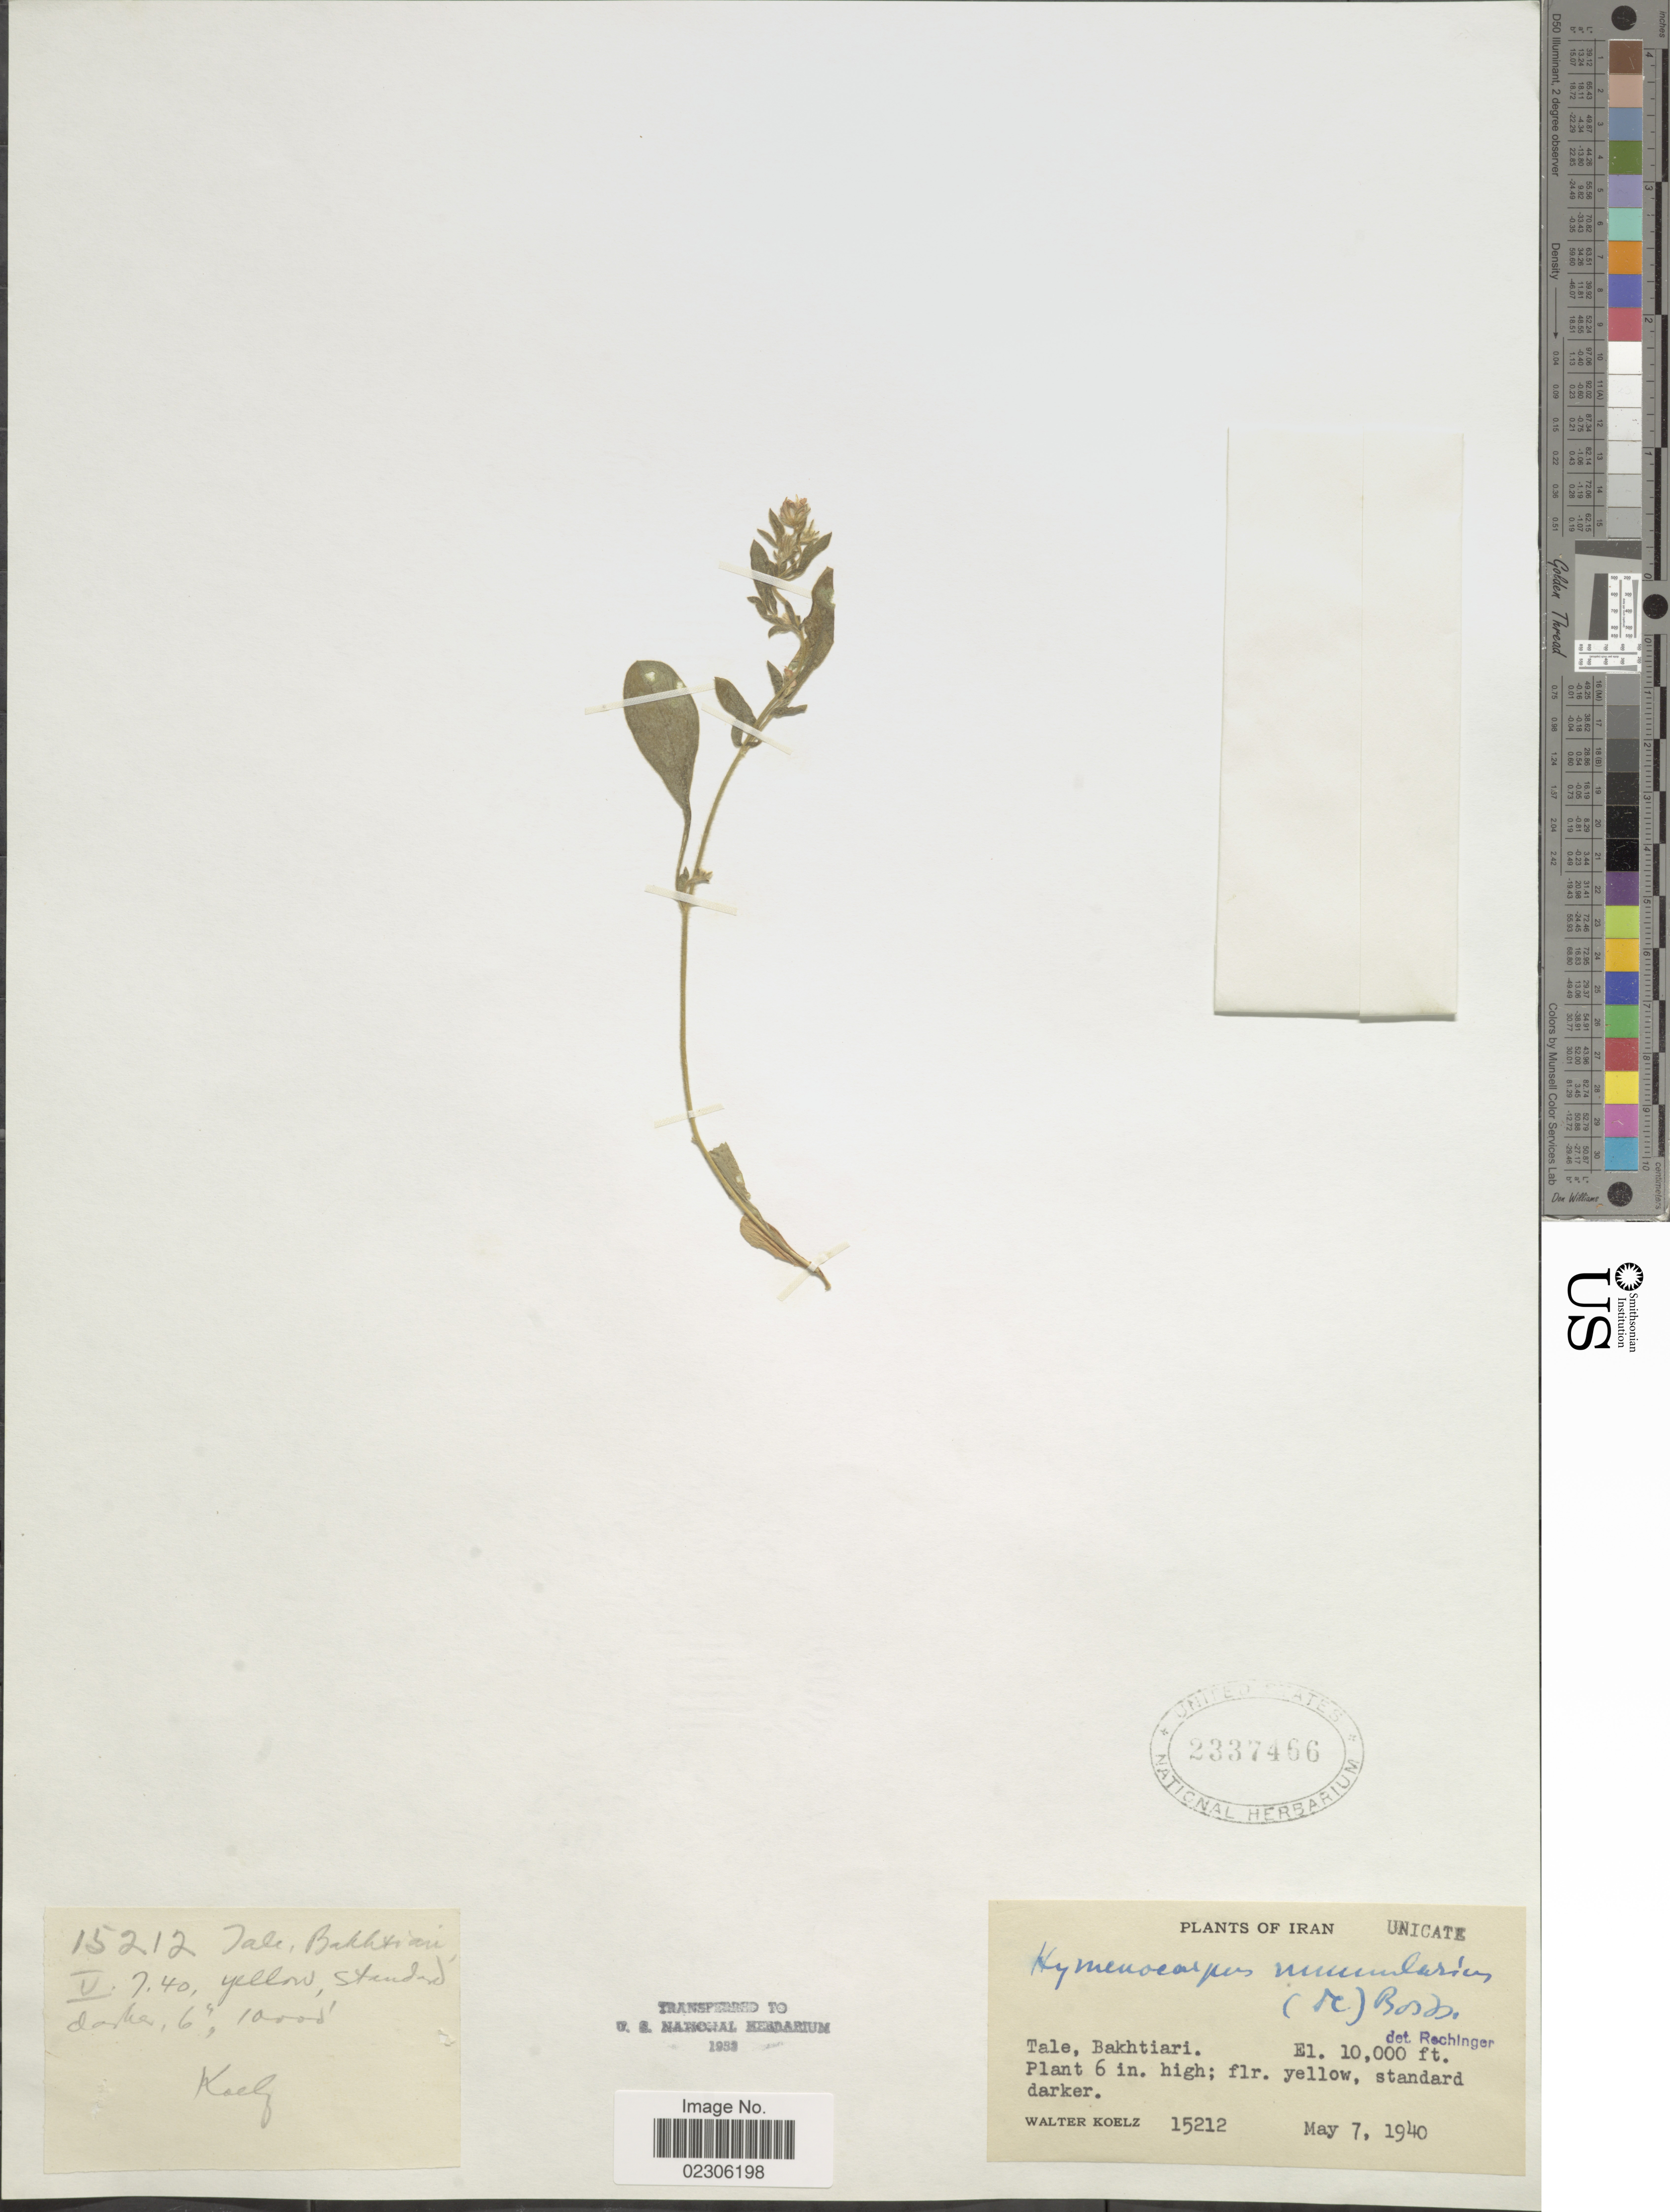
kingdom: Plantae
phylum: Tracheophyta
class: Magnoliopsida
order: Fabales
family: Fabaceae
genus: Hymenocarpos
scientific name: Hymenocarpos circinnatus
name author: (L.) Savi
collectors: W. N. Koelz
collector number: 15212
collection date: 1940-05-07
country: Iran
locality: Tale, Bakhtiari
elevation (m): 3048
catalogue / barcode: US 2337466